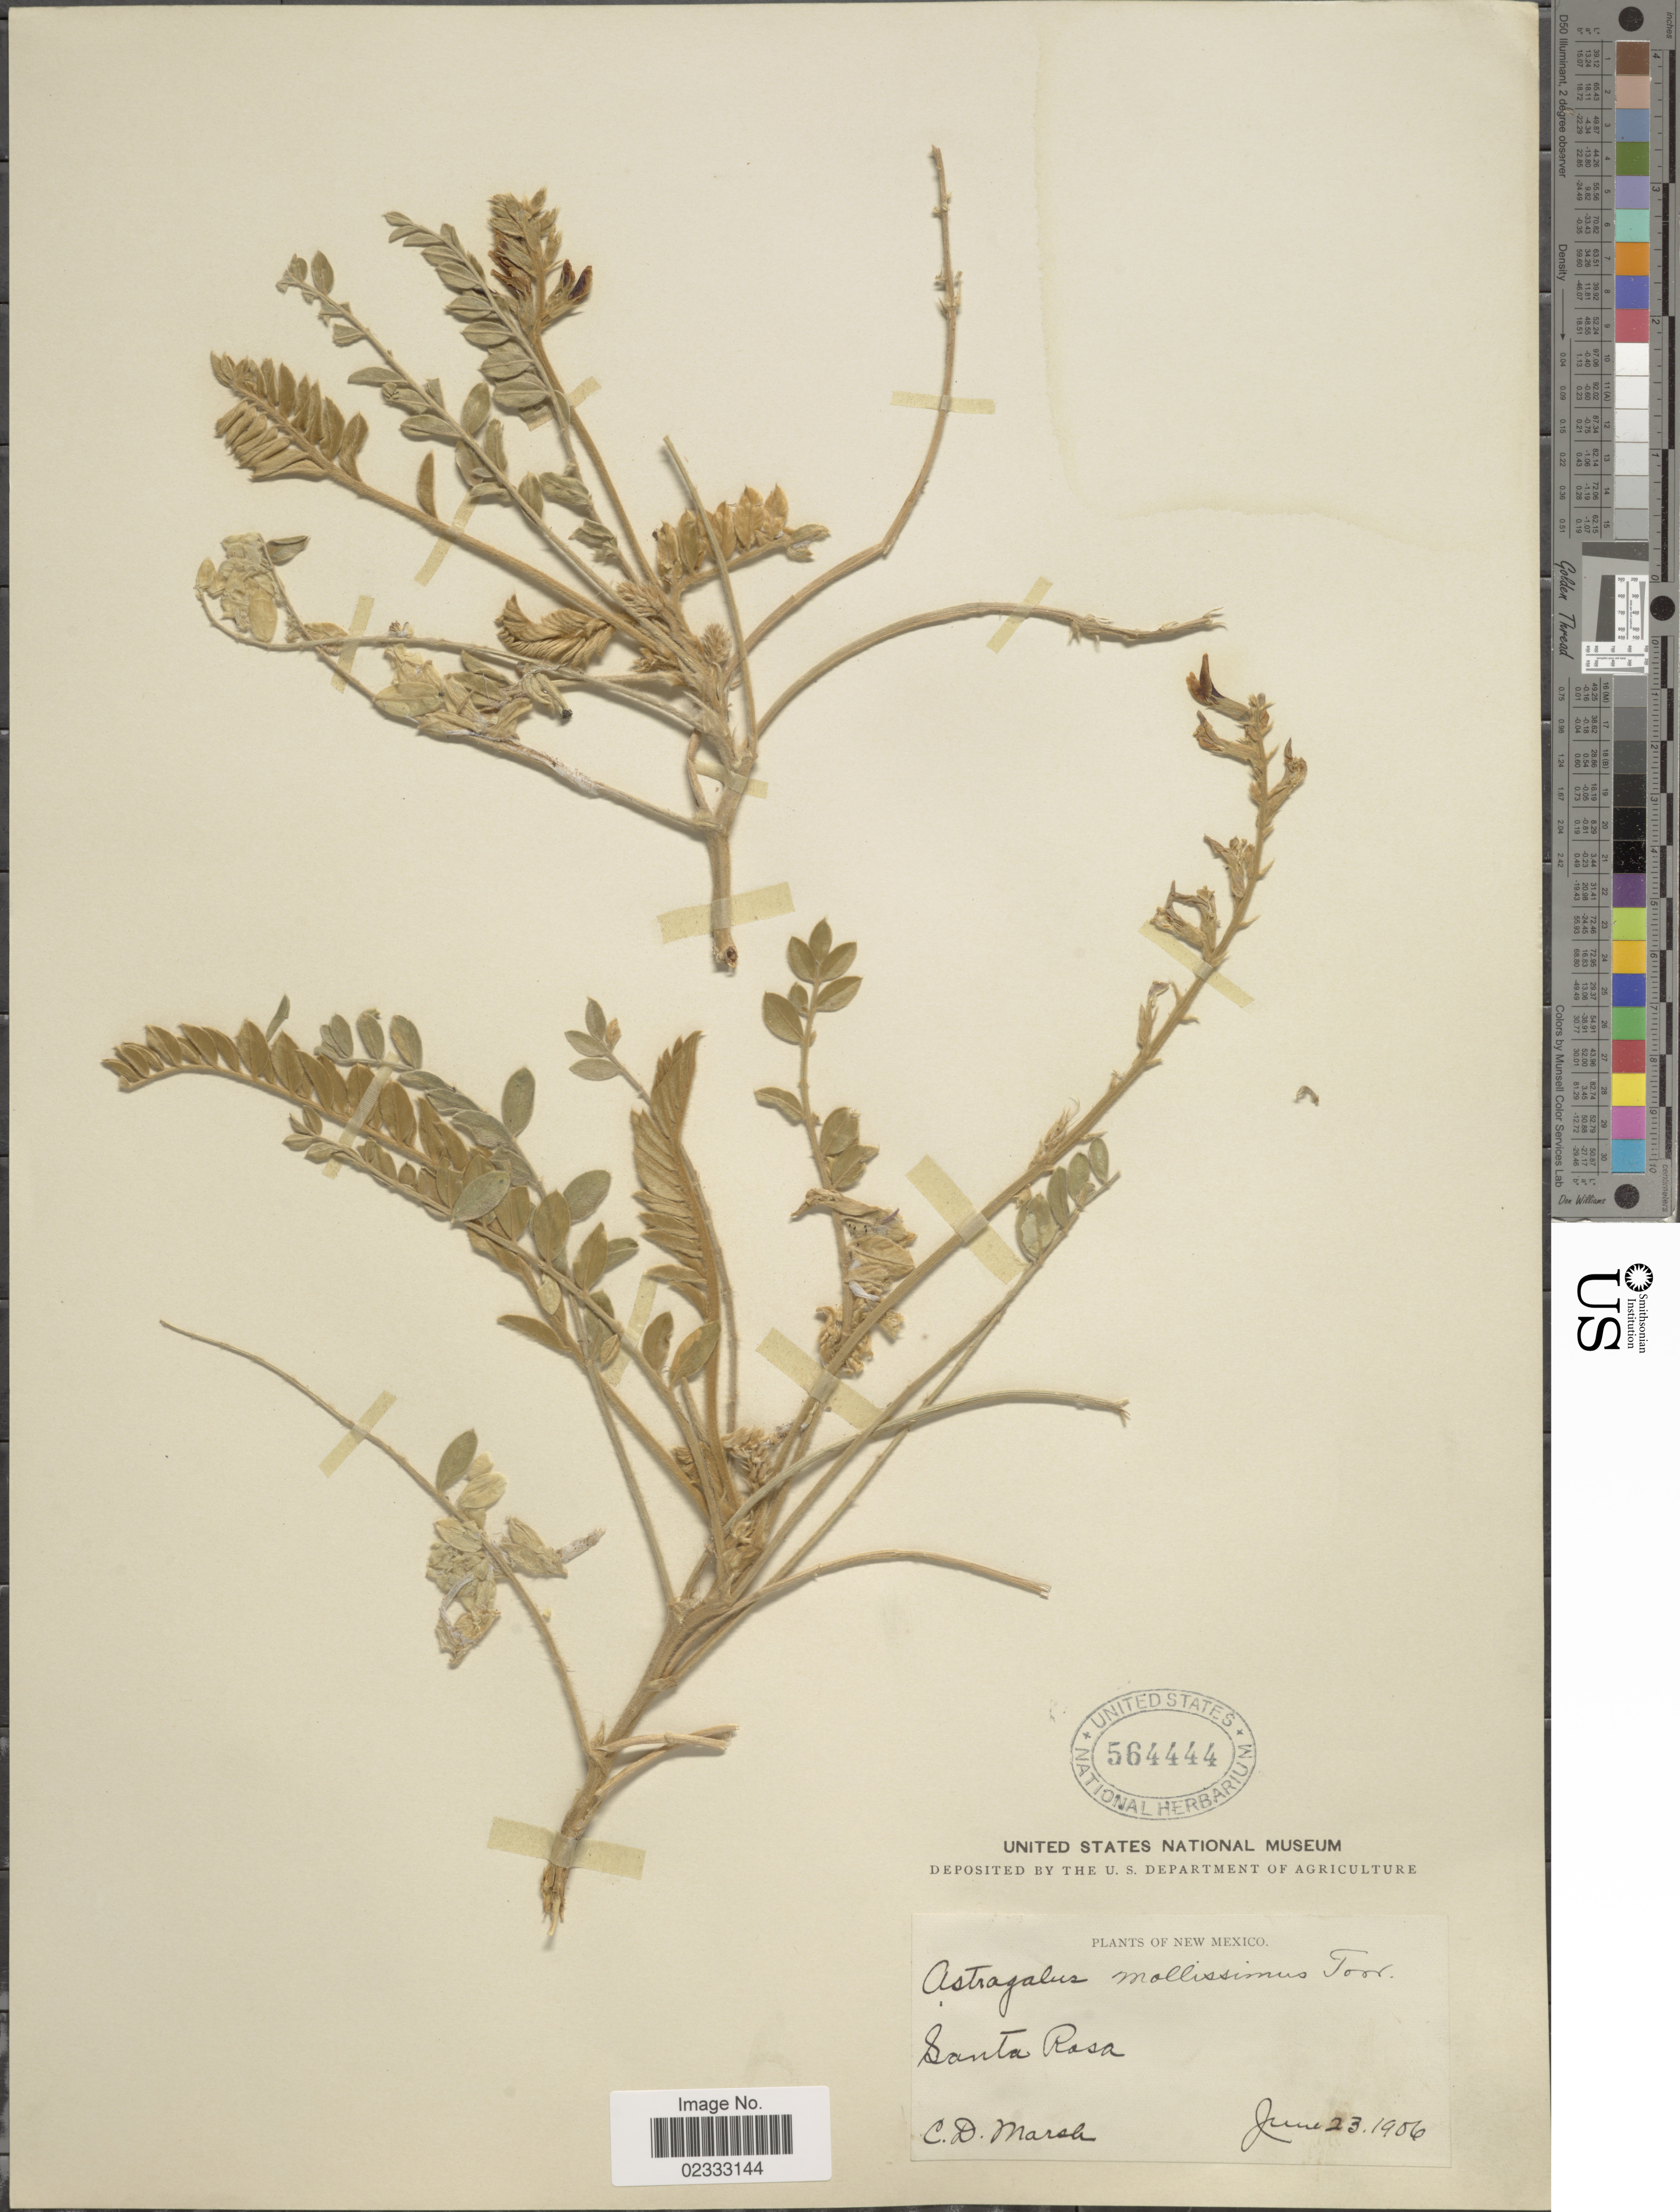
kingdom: Plantae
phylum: Tracheophyta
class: Magnoliopsida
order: Fabales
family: Fabaceae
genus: Astragalus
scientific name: Astragalus mollissimus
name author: Torr.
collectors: C. D. Marsh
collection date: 1906-06-23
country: United States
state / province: New Mexico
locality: New Mexico, Santa Rosa.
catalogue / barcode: US 564444